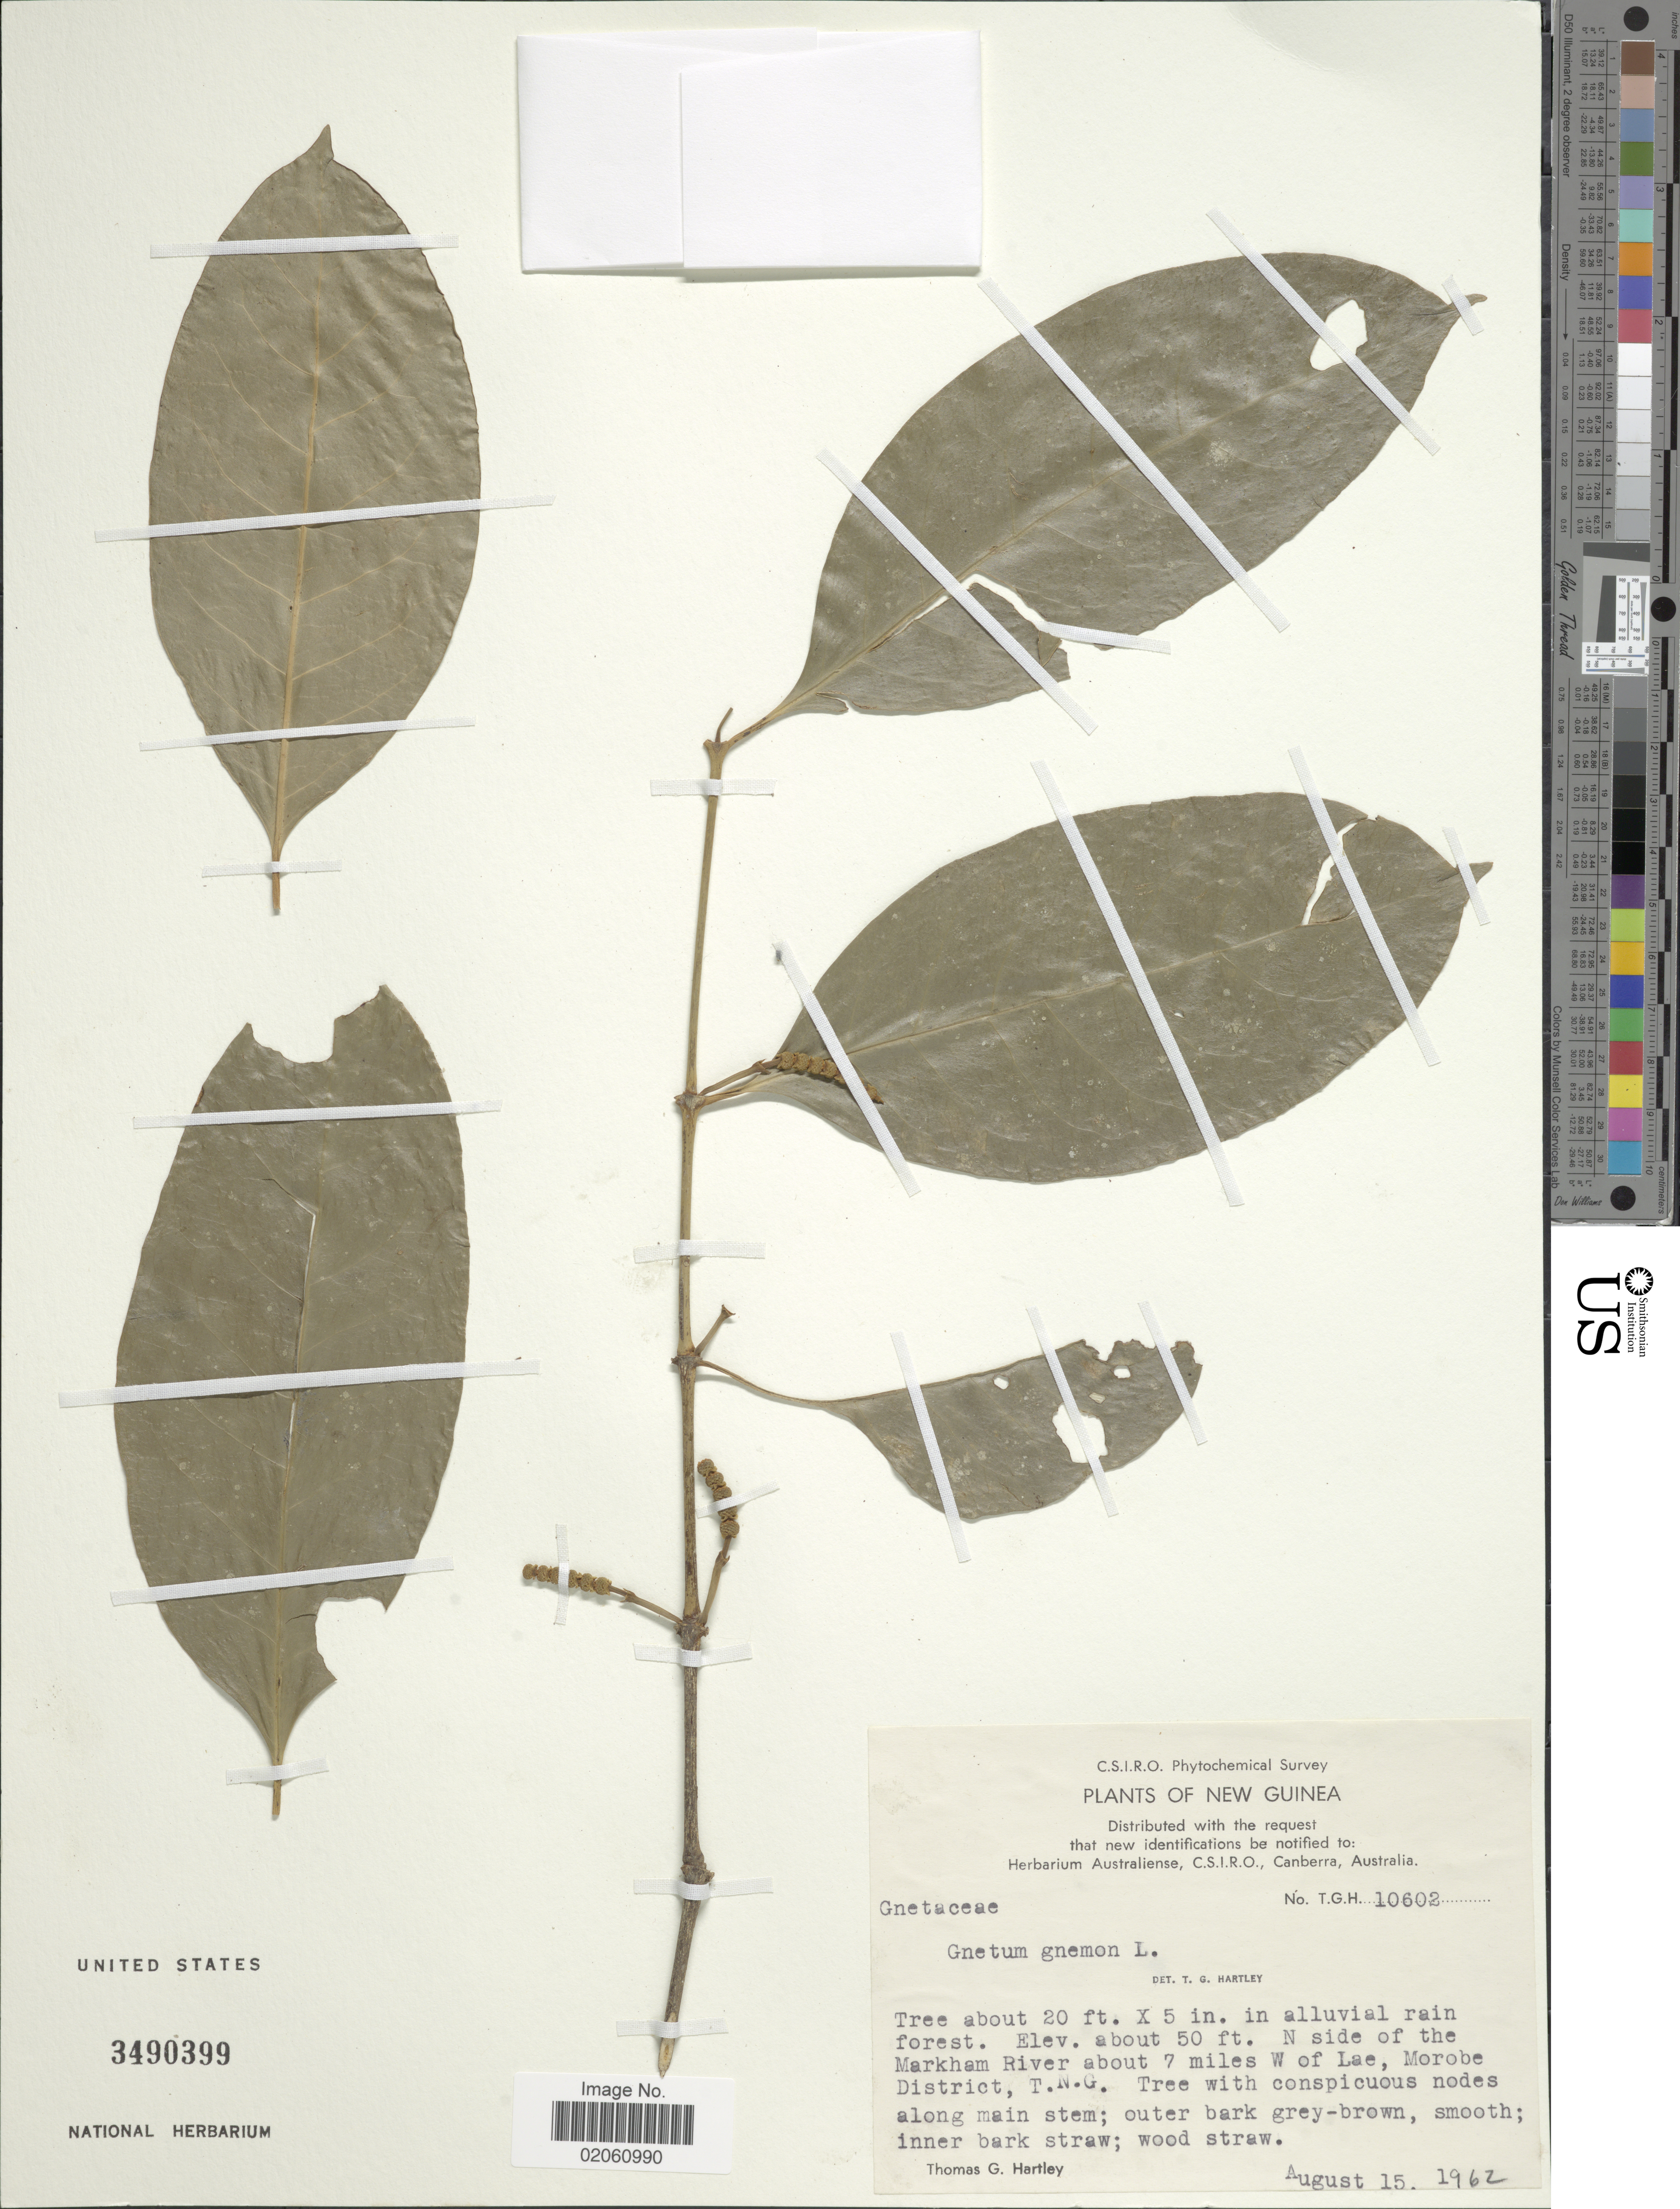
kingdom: Plantae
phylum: Tracheophyta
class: Gnetopsida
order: Gnetales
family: Gnetaceae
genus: Gnetum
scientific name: Gnetum gnemon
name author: L.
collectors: T. G. Hartley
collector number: T.G.H. 10602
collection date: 1962-08-15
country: Papua New Guinea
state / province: Morobe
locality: N side of the Markham River about 7 miles W of Lae, Morobe District, T.N.G.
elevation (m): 15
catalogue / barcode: US 3490399